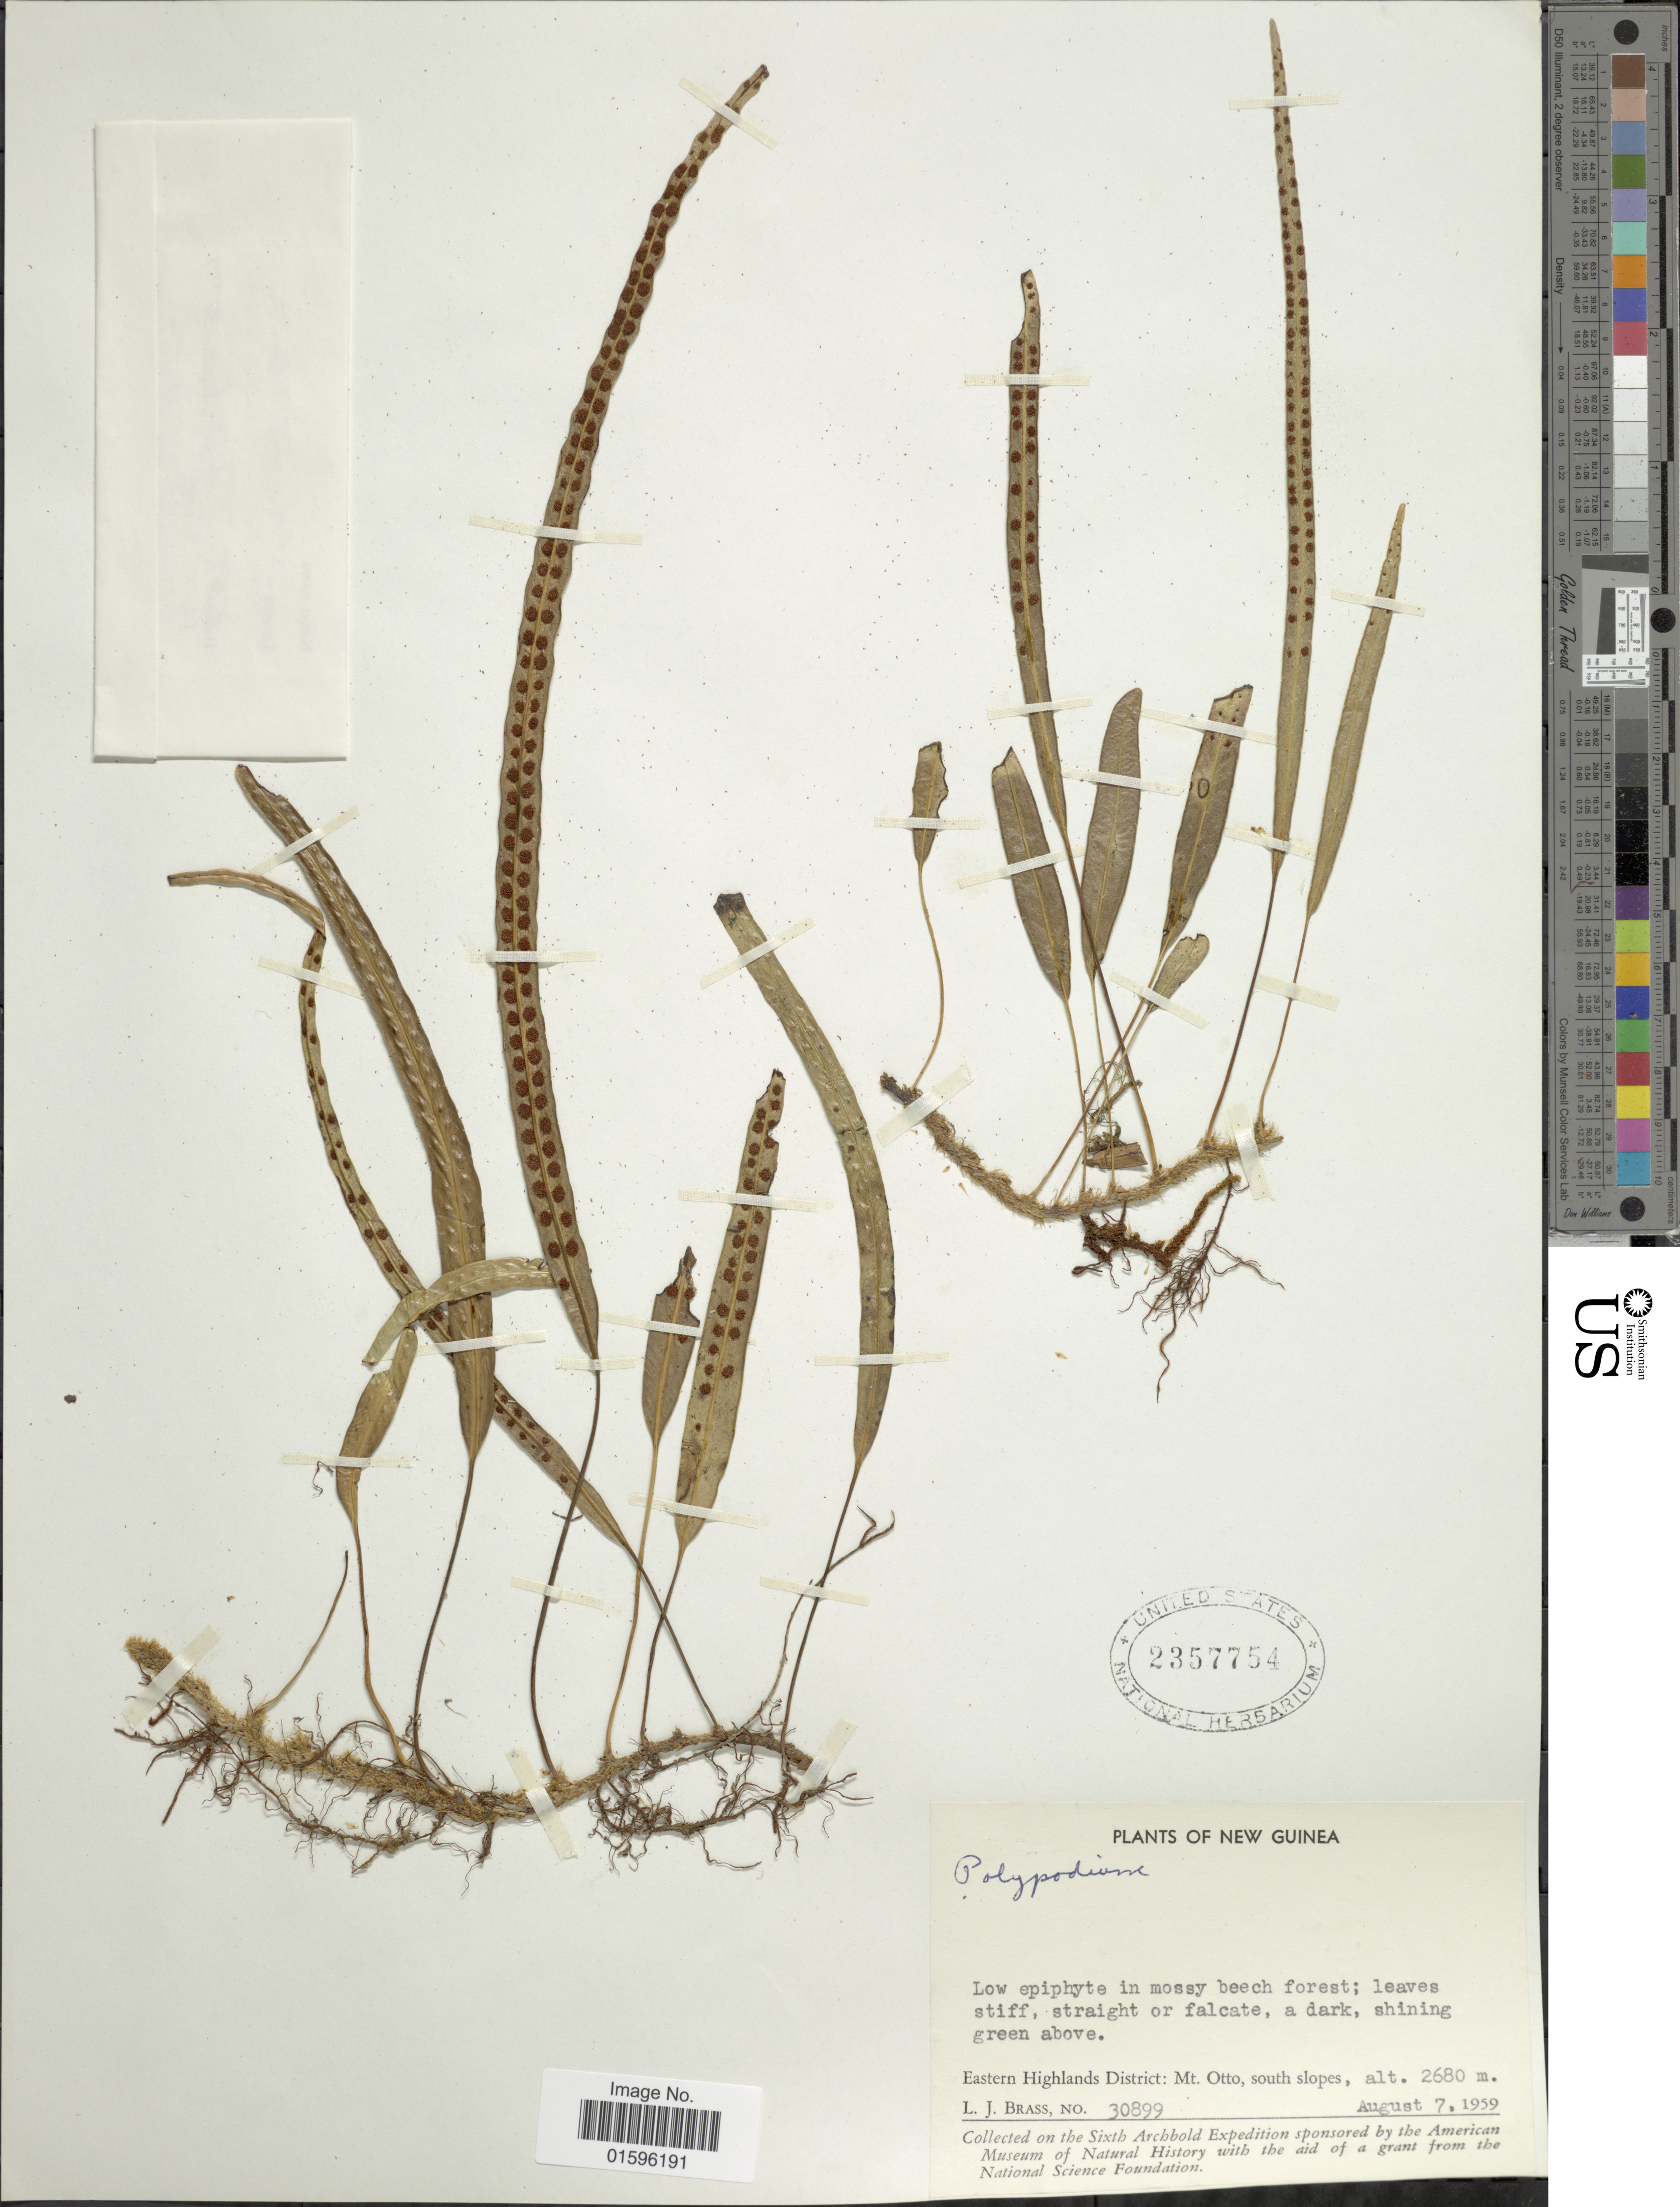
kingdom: Plantae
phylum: Tracheophyta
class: Polypodiopsida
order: Polypodiales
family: Polypodiaceae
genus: Polypodium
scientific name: Polypodium sp.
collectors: L. J. Brass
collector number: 30899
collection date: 1959-08-07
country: Papua New Guinea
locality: New Guinea, Eastern Highlands District: Mt. Otto, south slopes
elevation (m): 2680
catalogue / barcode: US 2357754